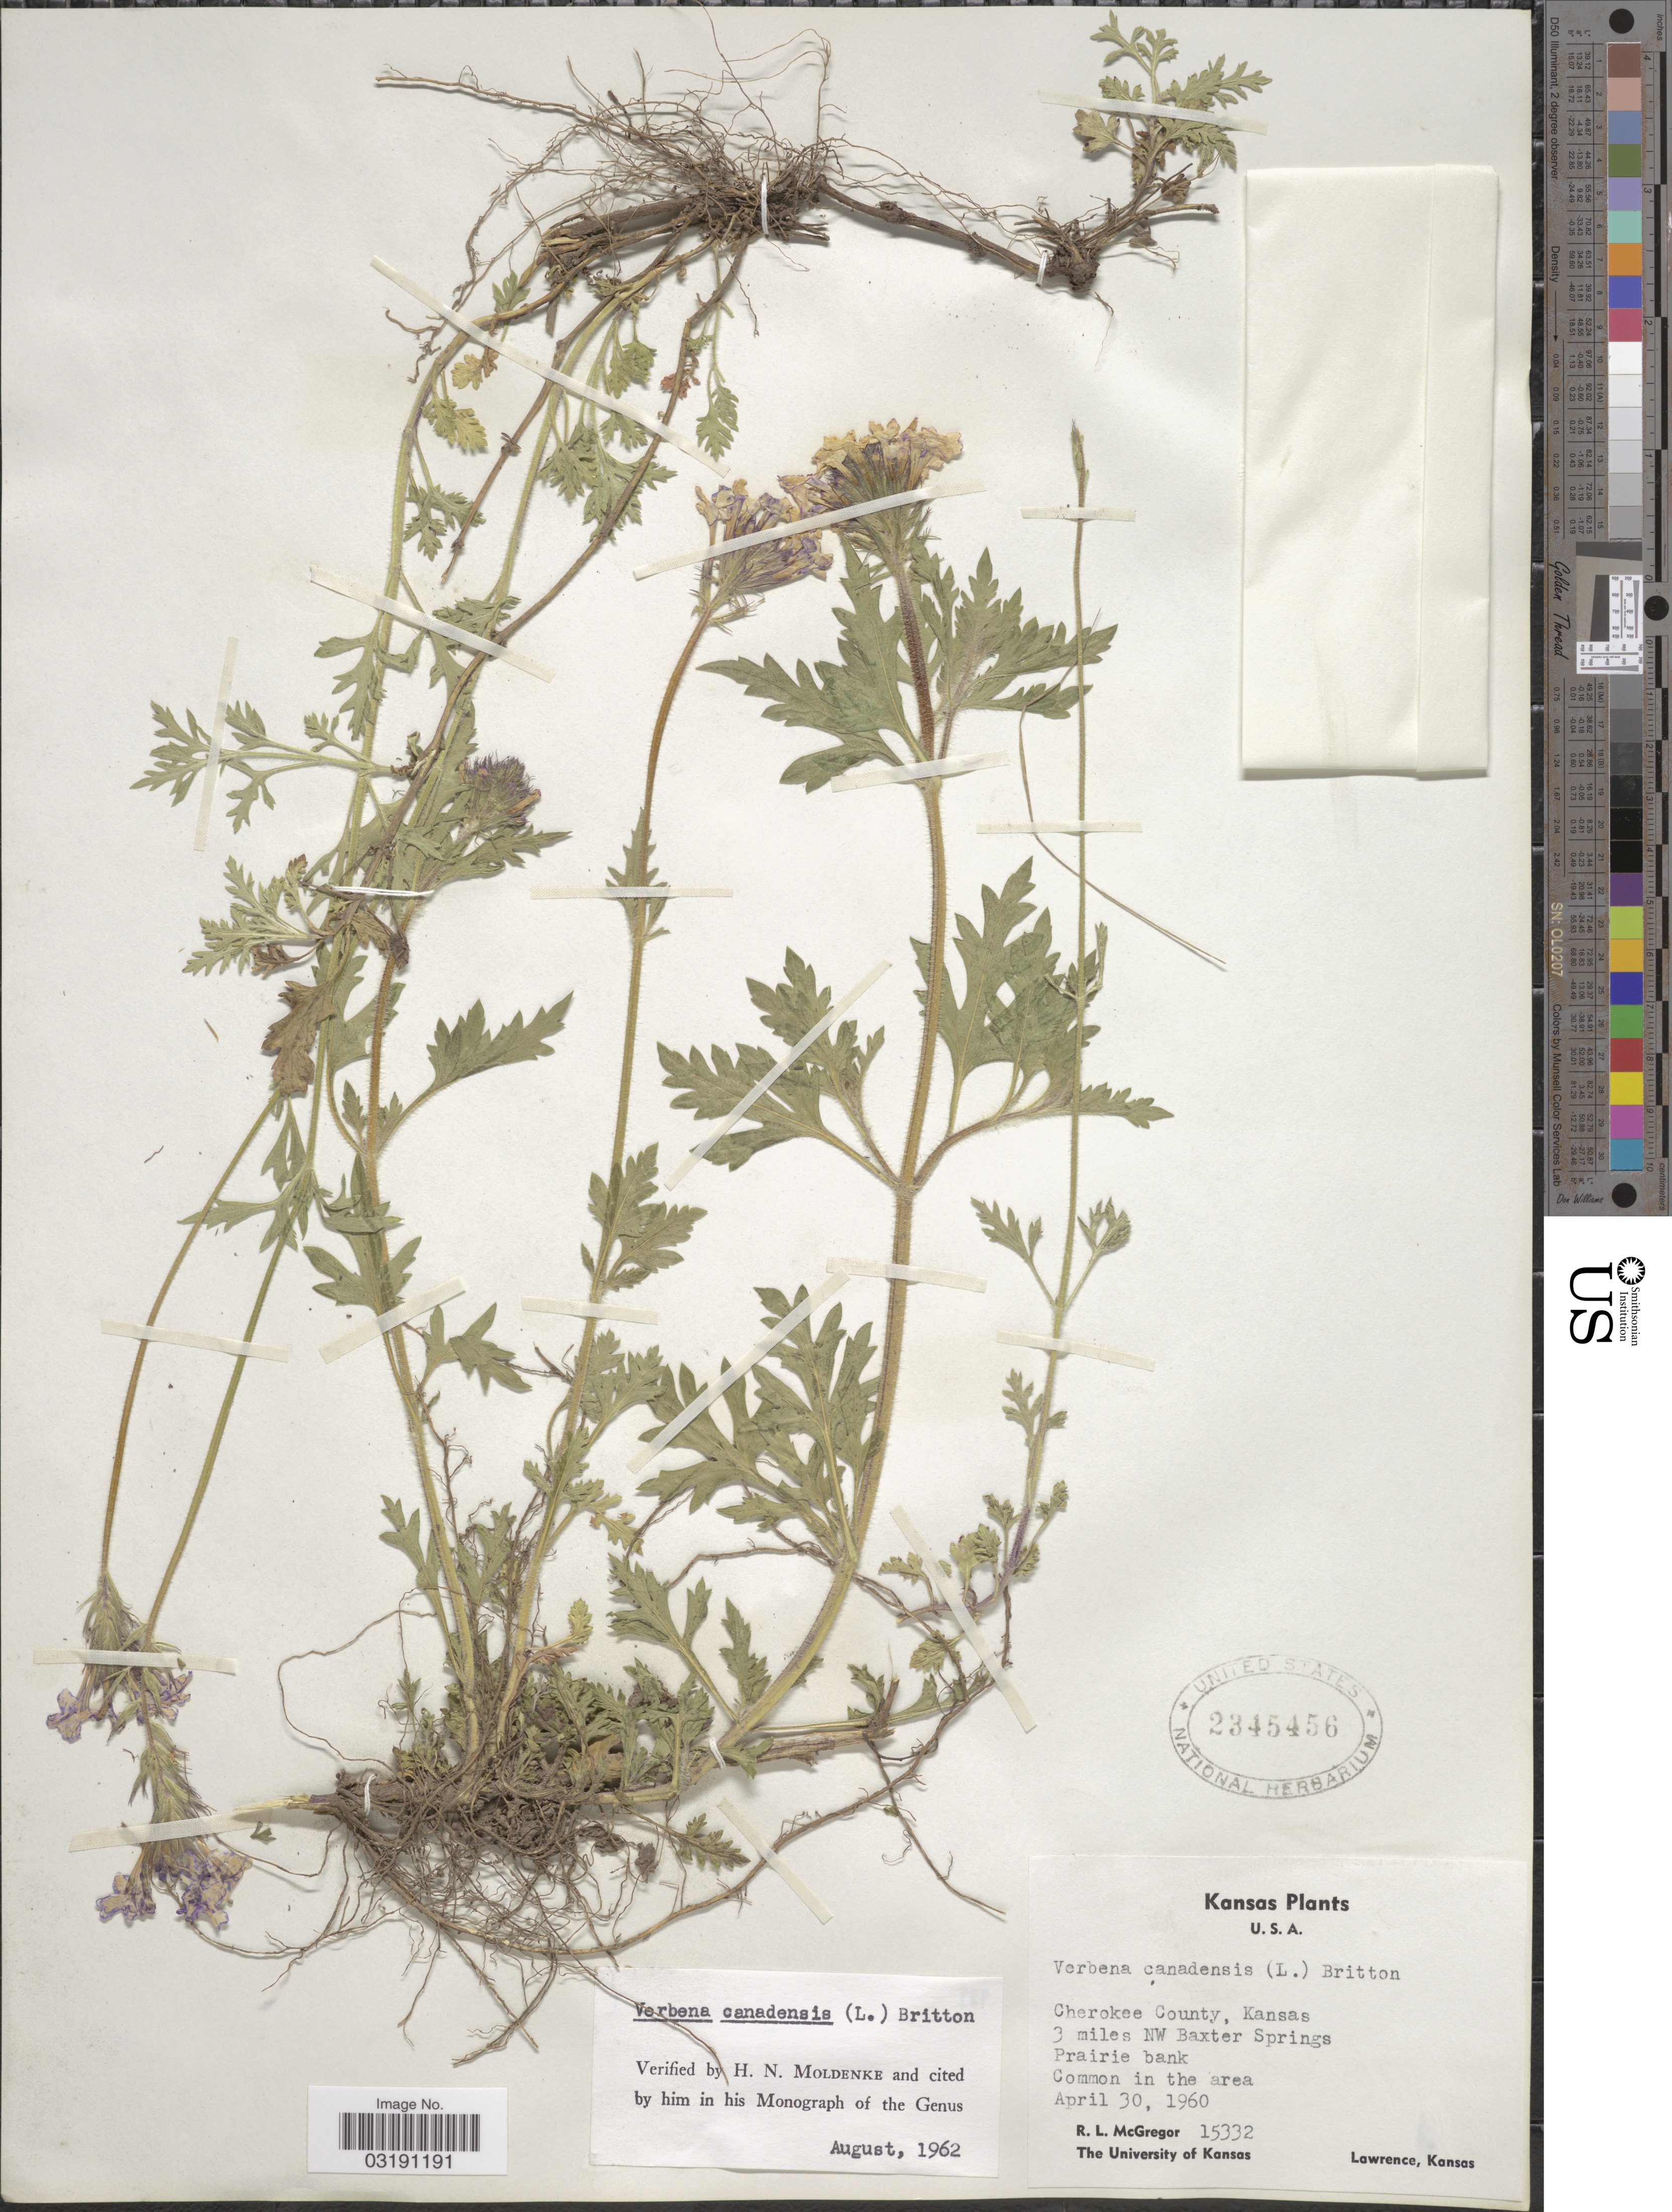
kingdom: Plantae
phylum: Tracheophyta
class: Magnoliopsida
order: Lamiales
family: Verbenaceae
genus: Verbena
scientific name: Verbena canadensis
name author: (L.) Britton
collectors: R. McGregor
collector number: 15332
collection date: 1960-04-30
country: United States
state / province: Kansas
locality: Cherokee County. 3 miles NW Baxter Springs. Prairie bank. Lawrence.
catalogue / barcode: US 2345456